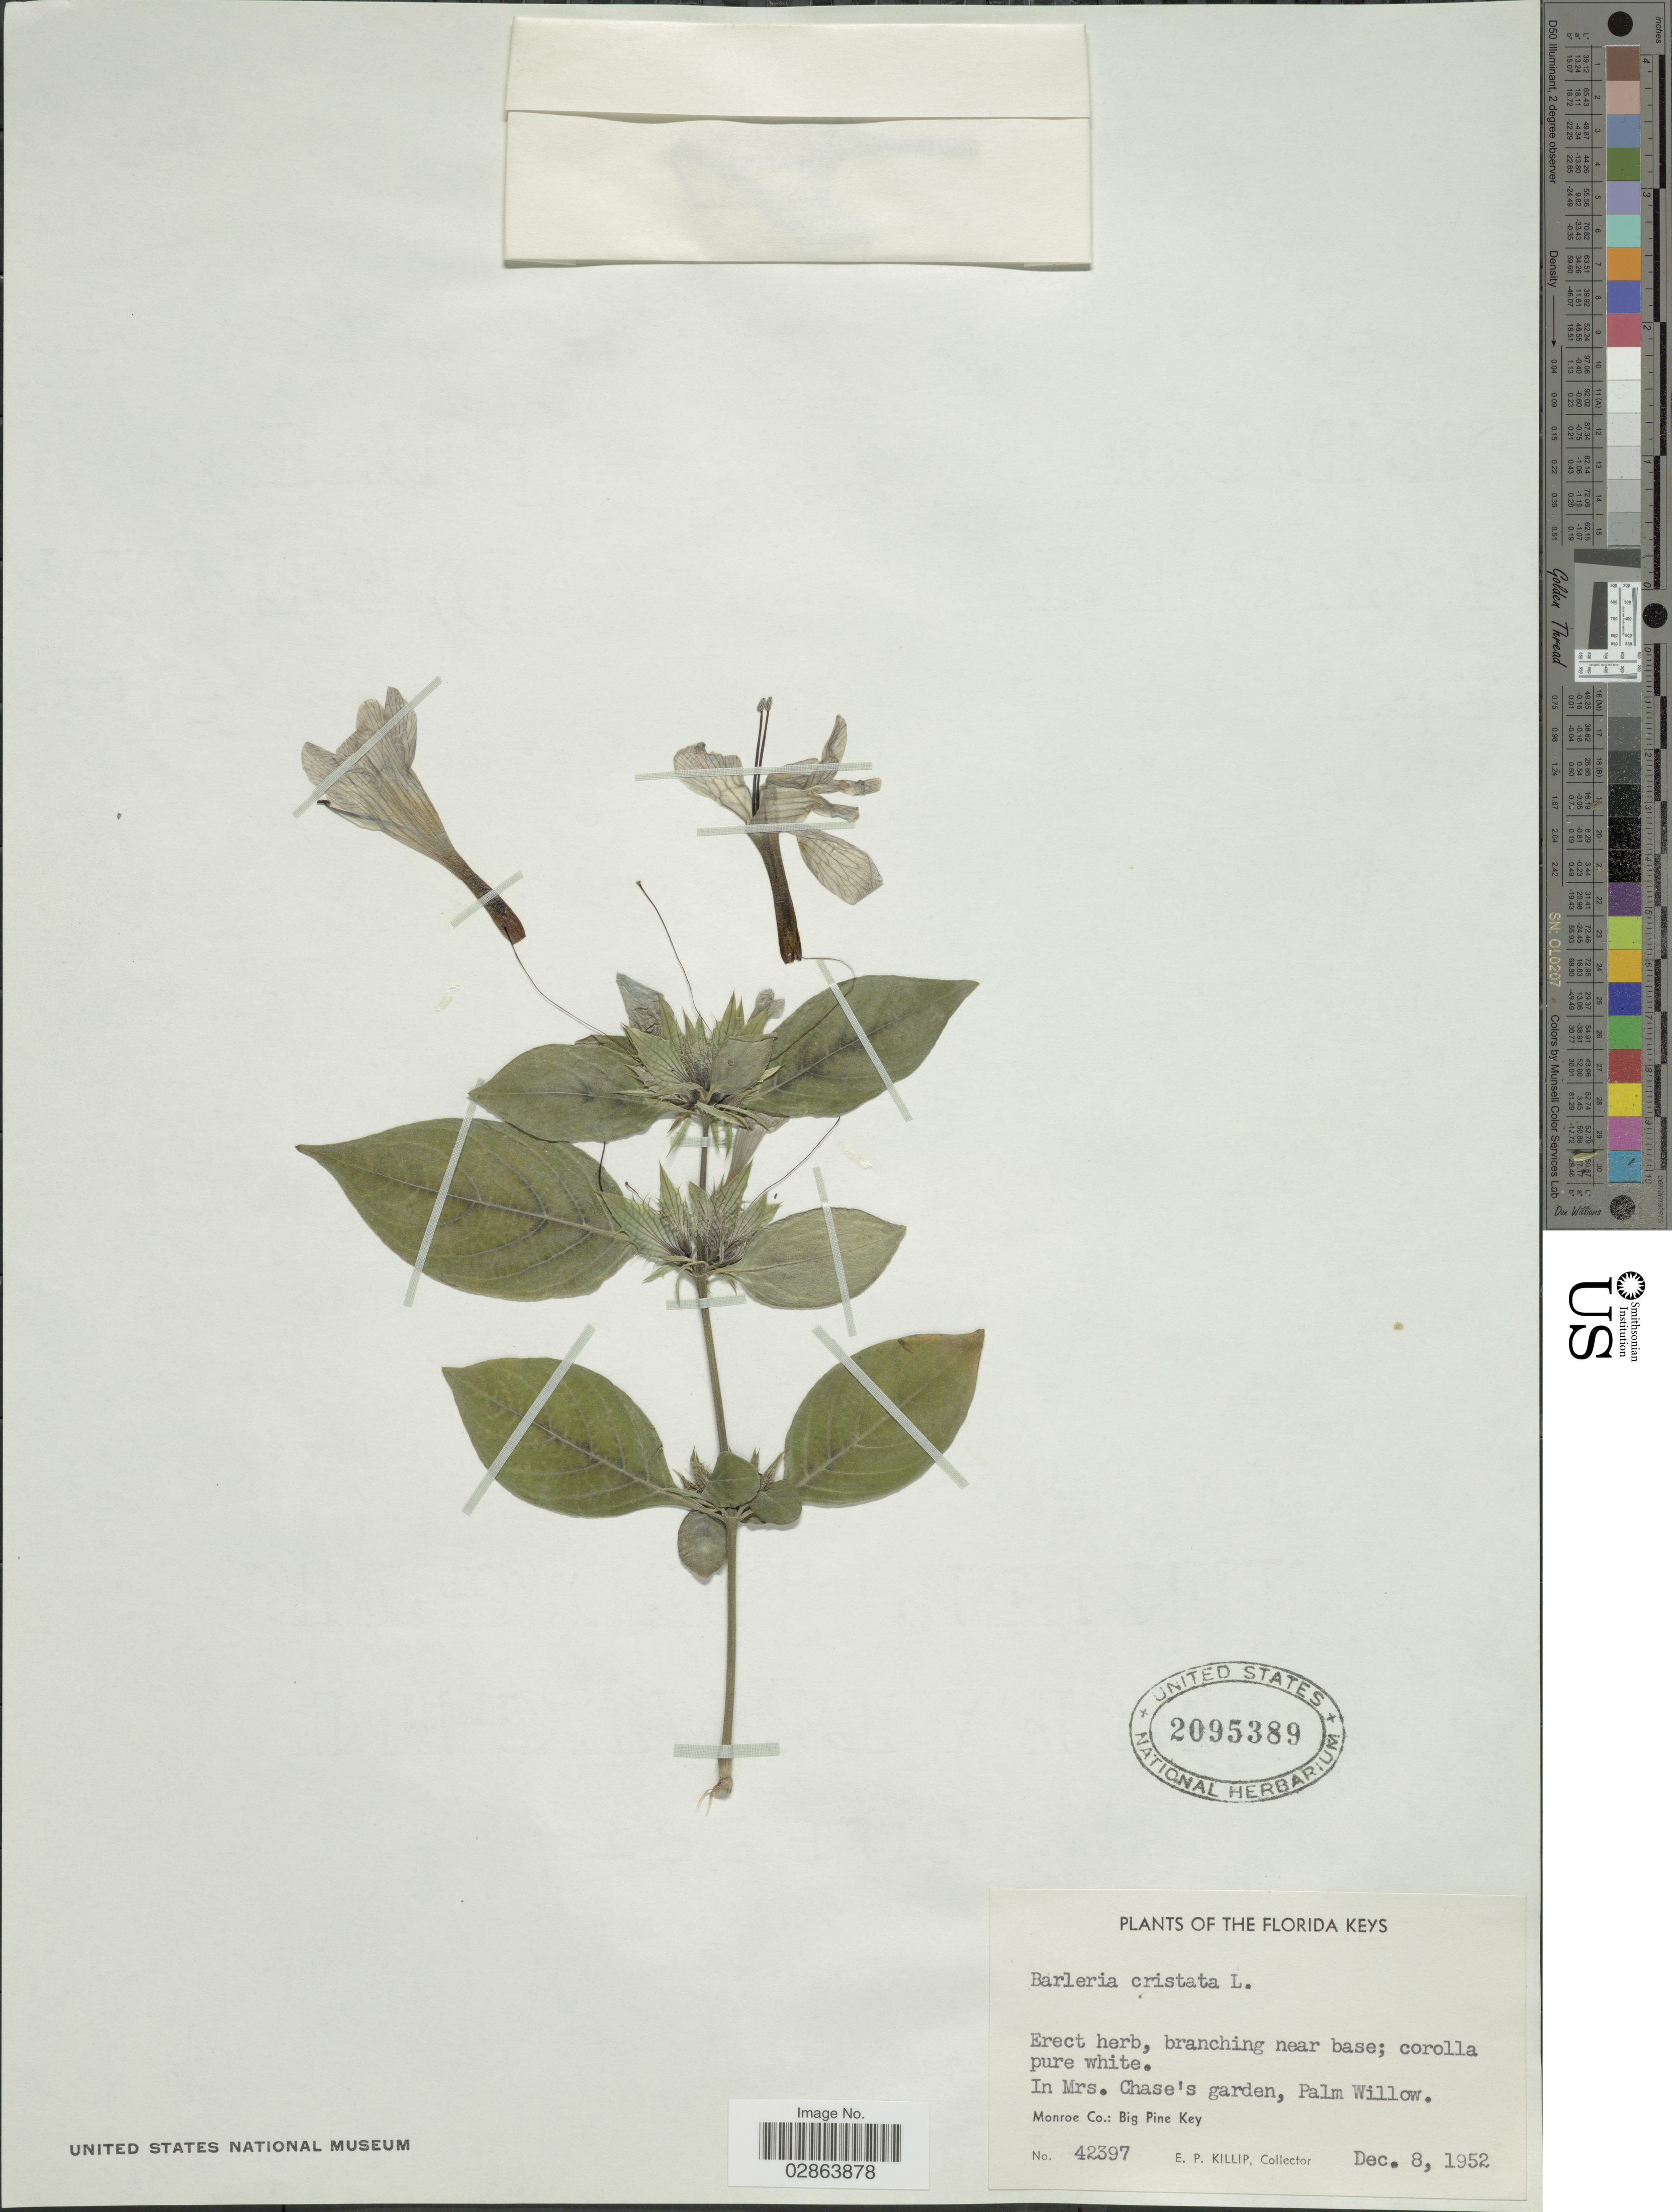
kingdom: Plantae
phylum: Tracheophyta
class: Magnoliopsida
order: Lamiales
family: Acanthaceae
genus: Barleria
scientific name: Barleria cristata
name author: L.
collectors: E. P. Killip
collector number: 42397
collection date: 1952-12-08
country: United States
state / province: Florida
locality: In Mrs. Chase's garden, Palm Willow, Monroe Co.: Big Pine Key. Florida Keys.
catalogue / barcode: US 2095389